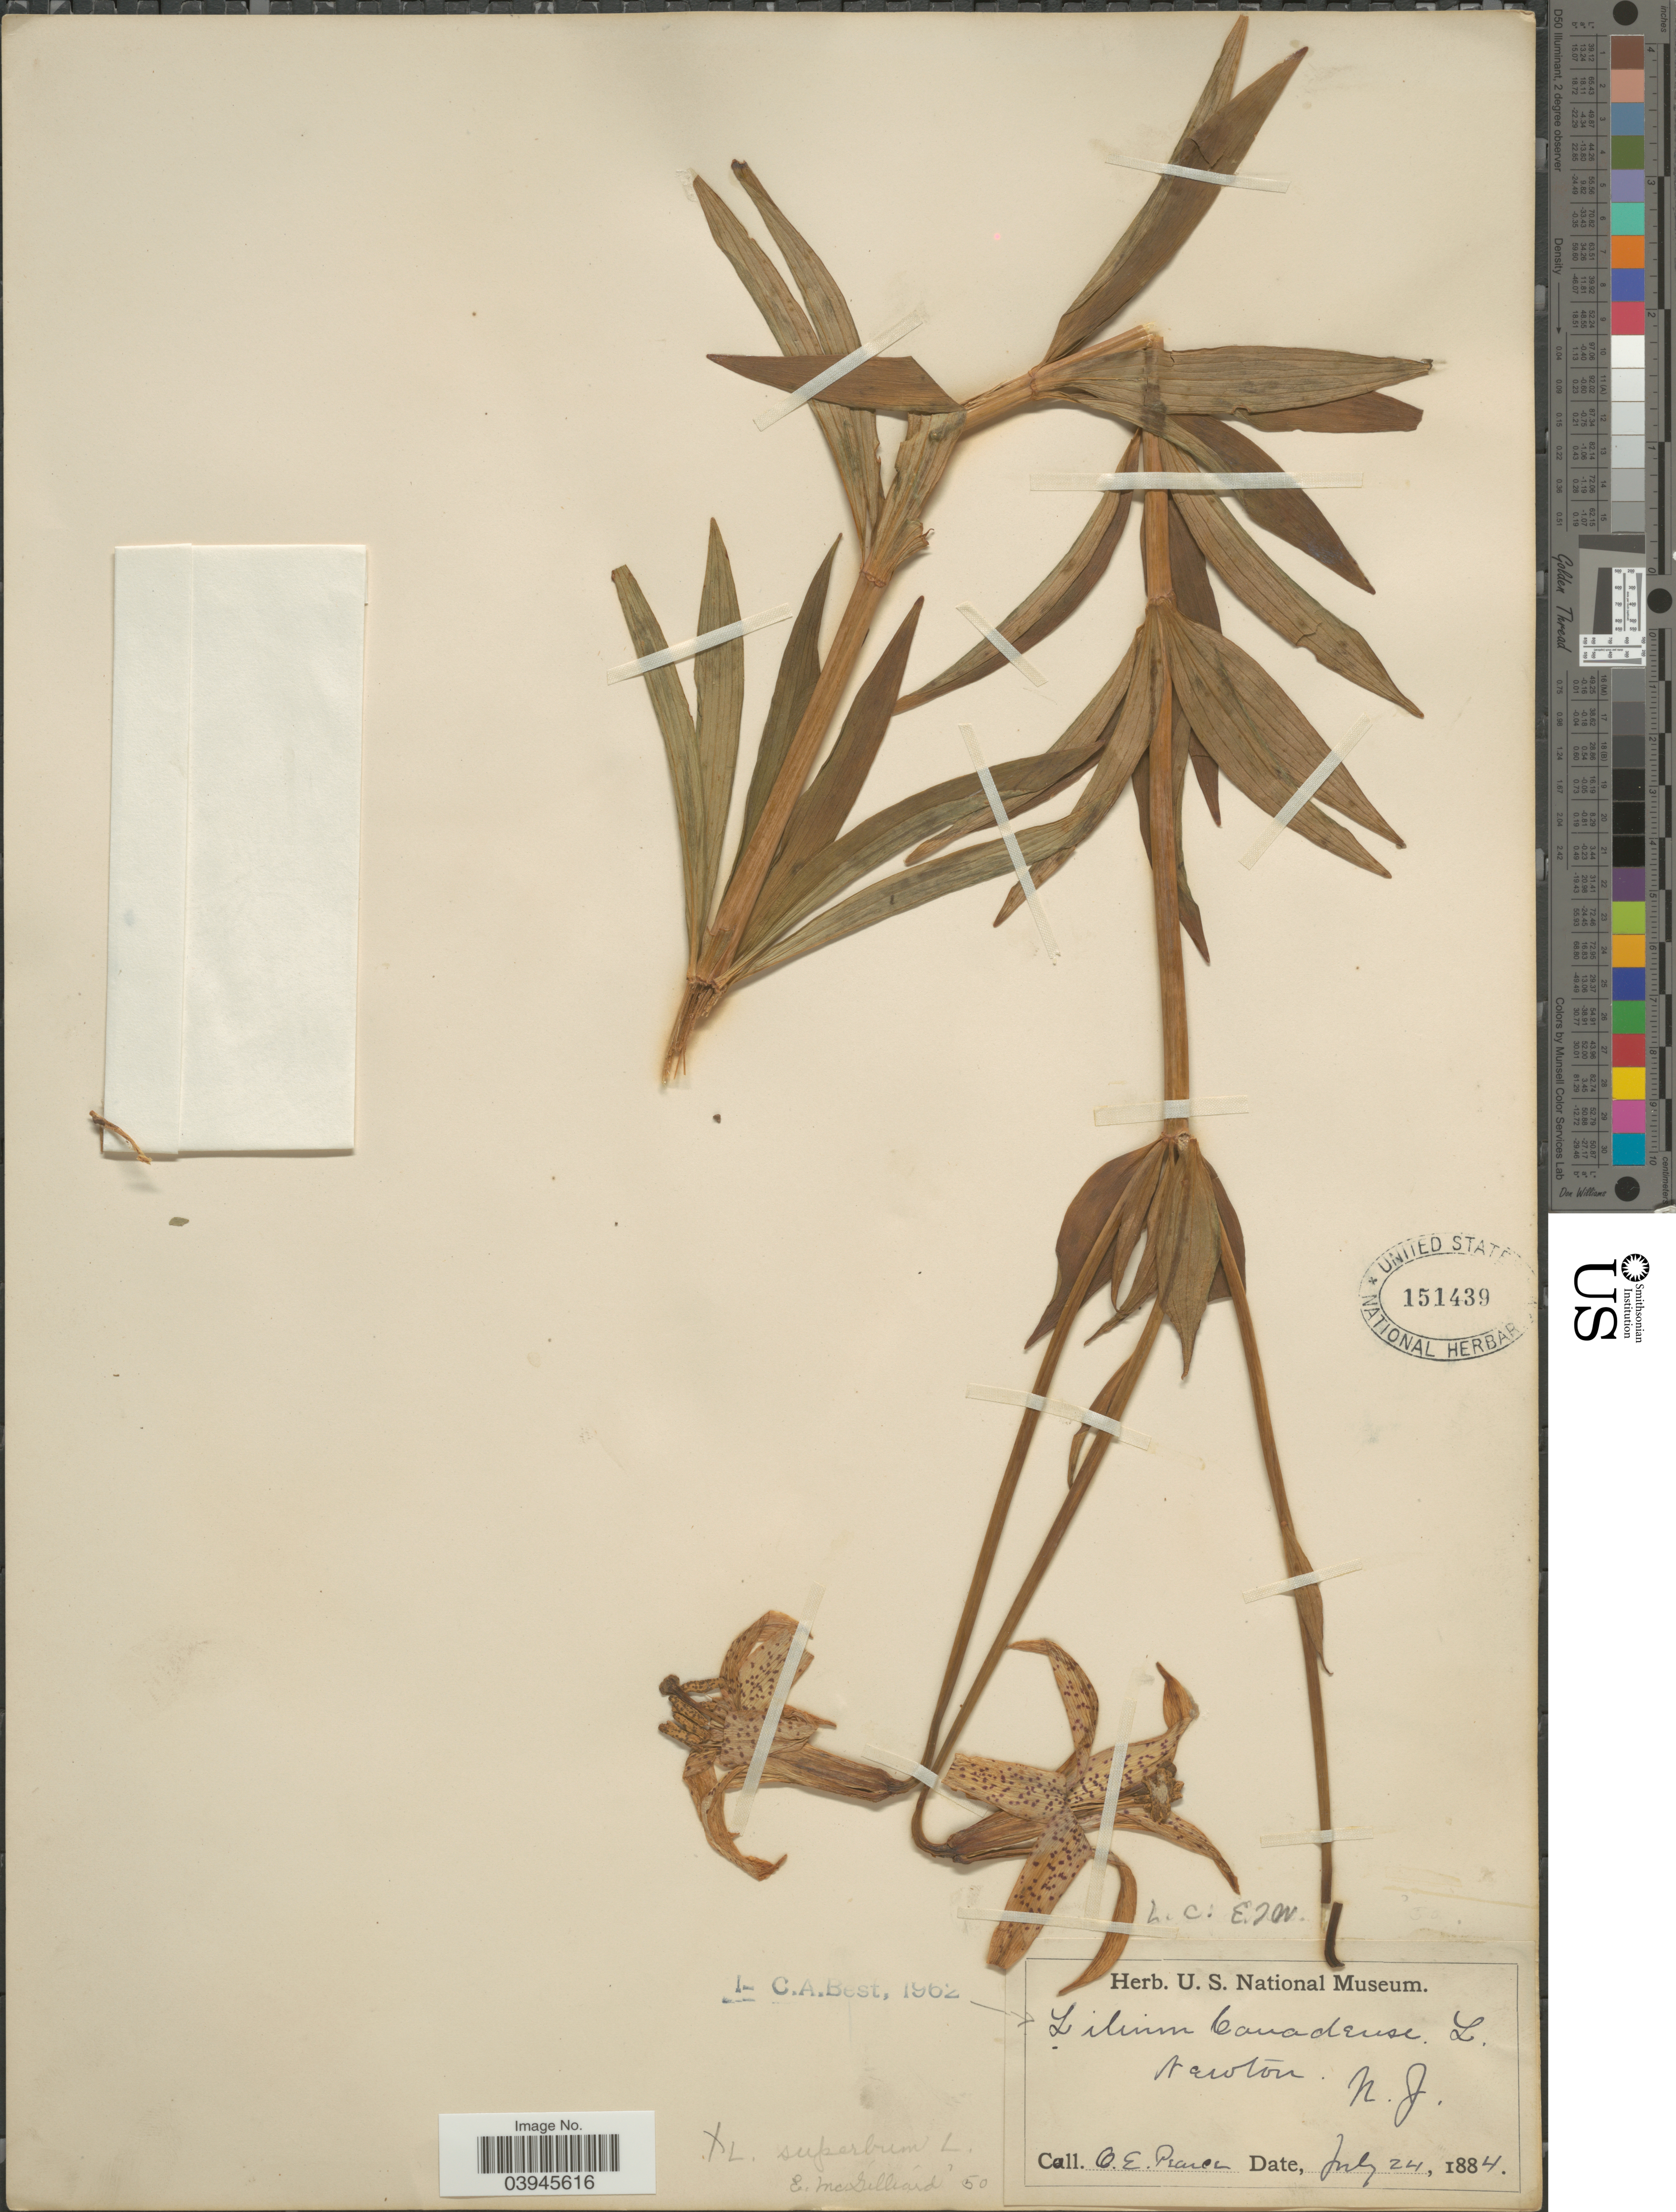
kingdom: Plantae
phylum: Tracheophyta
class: Liliopsida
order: Liliales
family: Liliaceae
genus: Lilium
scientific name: Lilium canadense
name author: L.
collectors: O. E. Pearce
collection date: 1884-07-24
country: United States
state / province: New Jersey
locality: Newton.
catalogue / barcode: US 151439